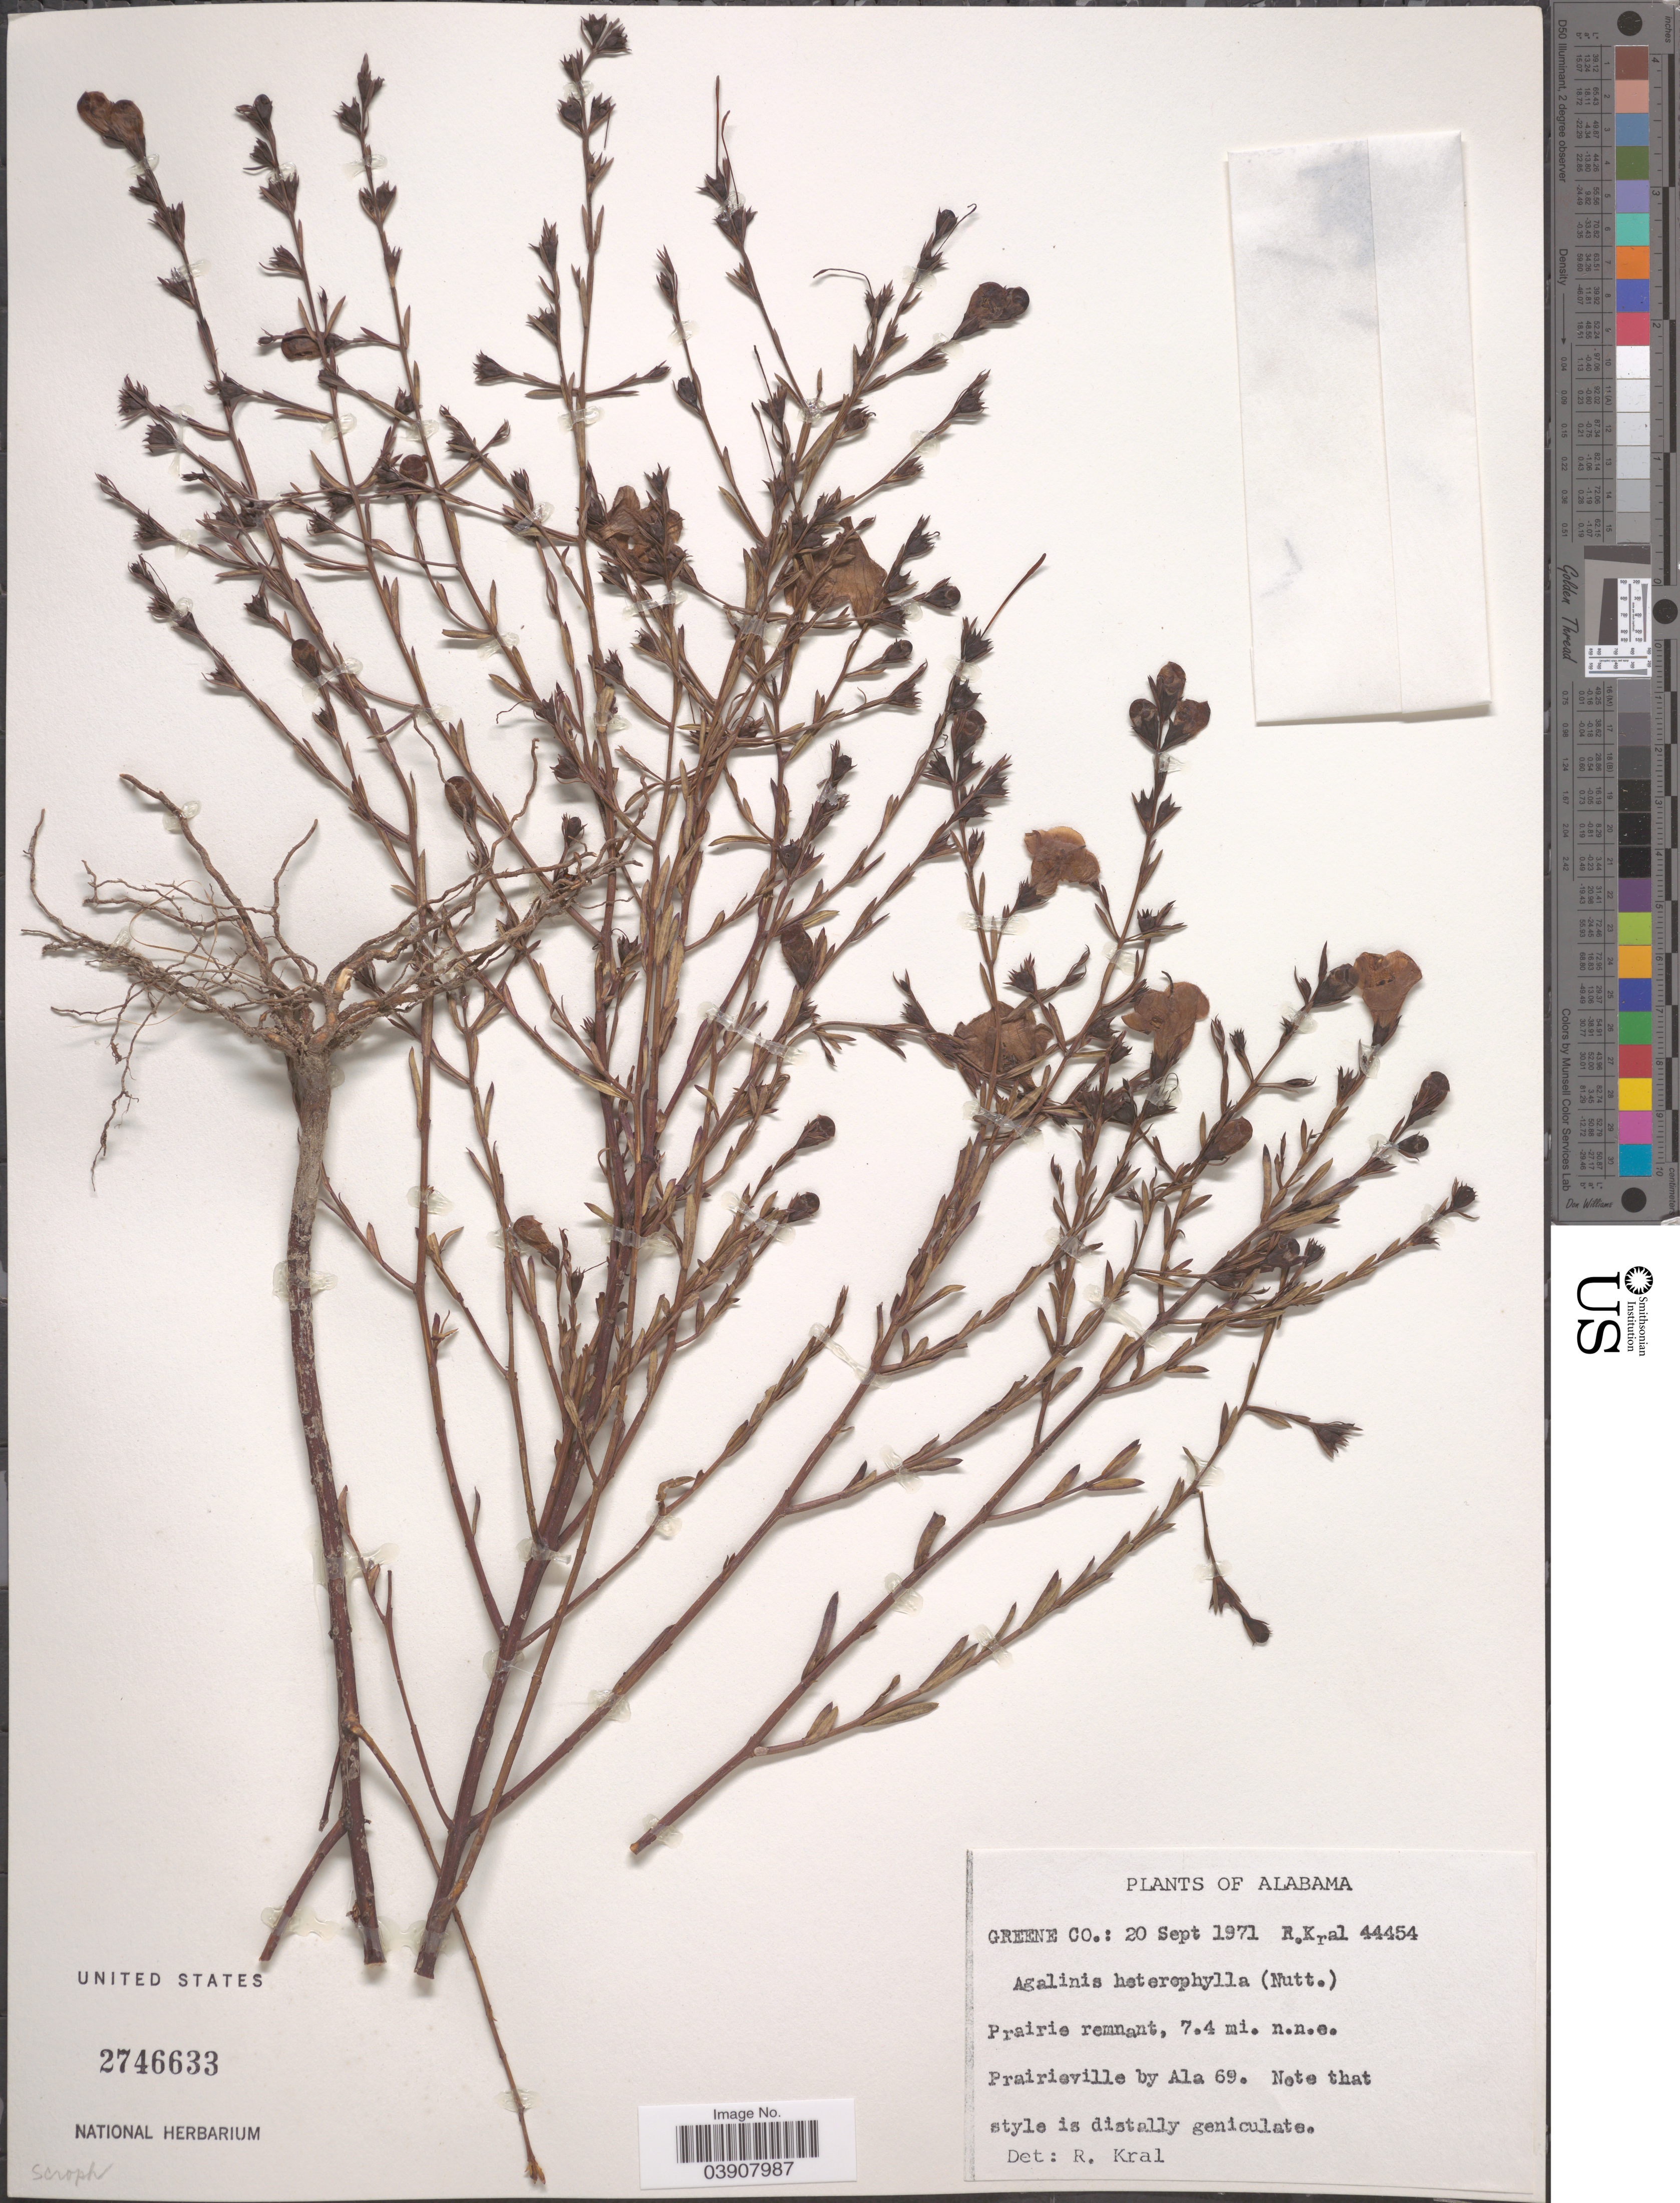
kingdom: Plantae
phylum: Tracheophyta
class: Magnoliopsida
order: Lamiales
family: Orobanchaceae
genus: Agalinis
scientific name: Agalinis heterophylla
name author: (Nutt.) Small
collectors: R. Kral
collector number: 44454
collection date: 1971-09-20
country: United States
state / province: Alabama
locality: Greene Co. Prairie remnant, 7.4 mi. n.n.e. Prairieville by Ala 69.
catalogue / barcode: US 2746633